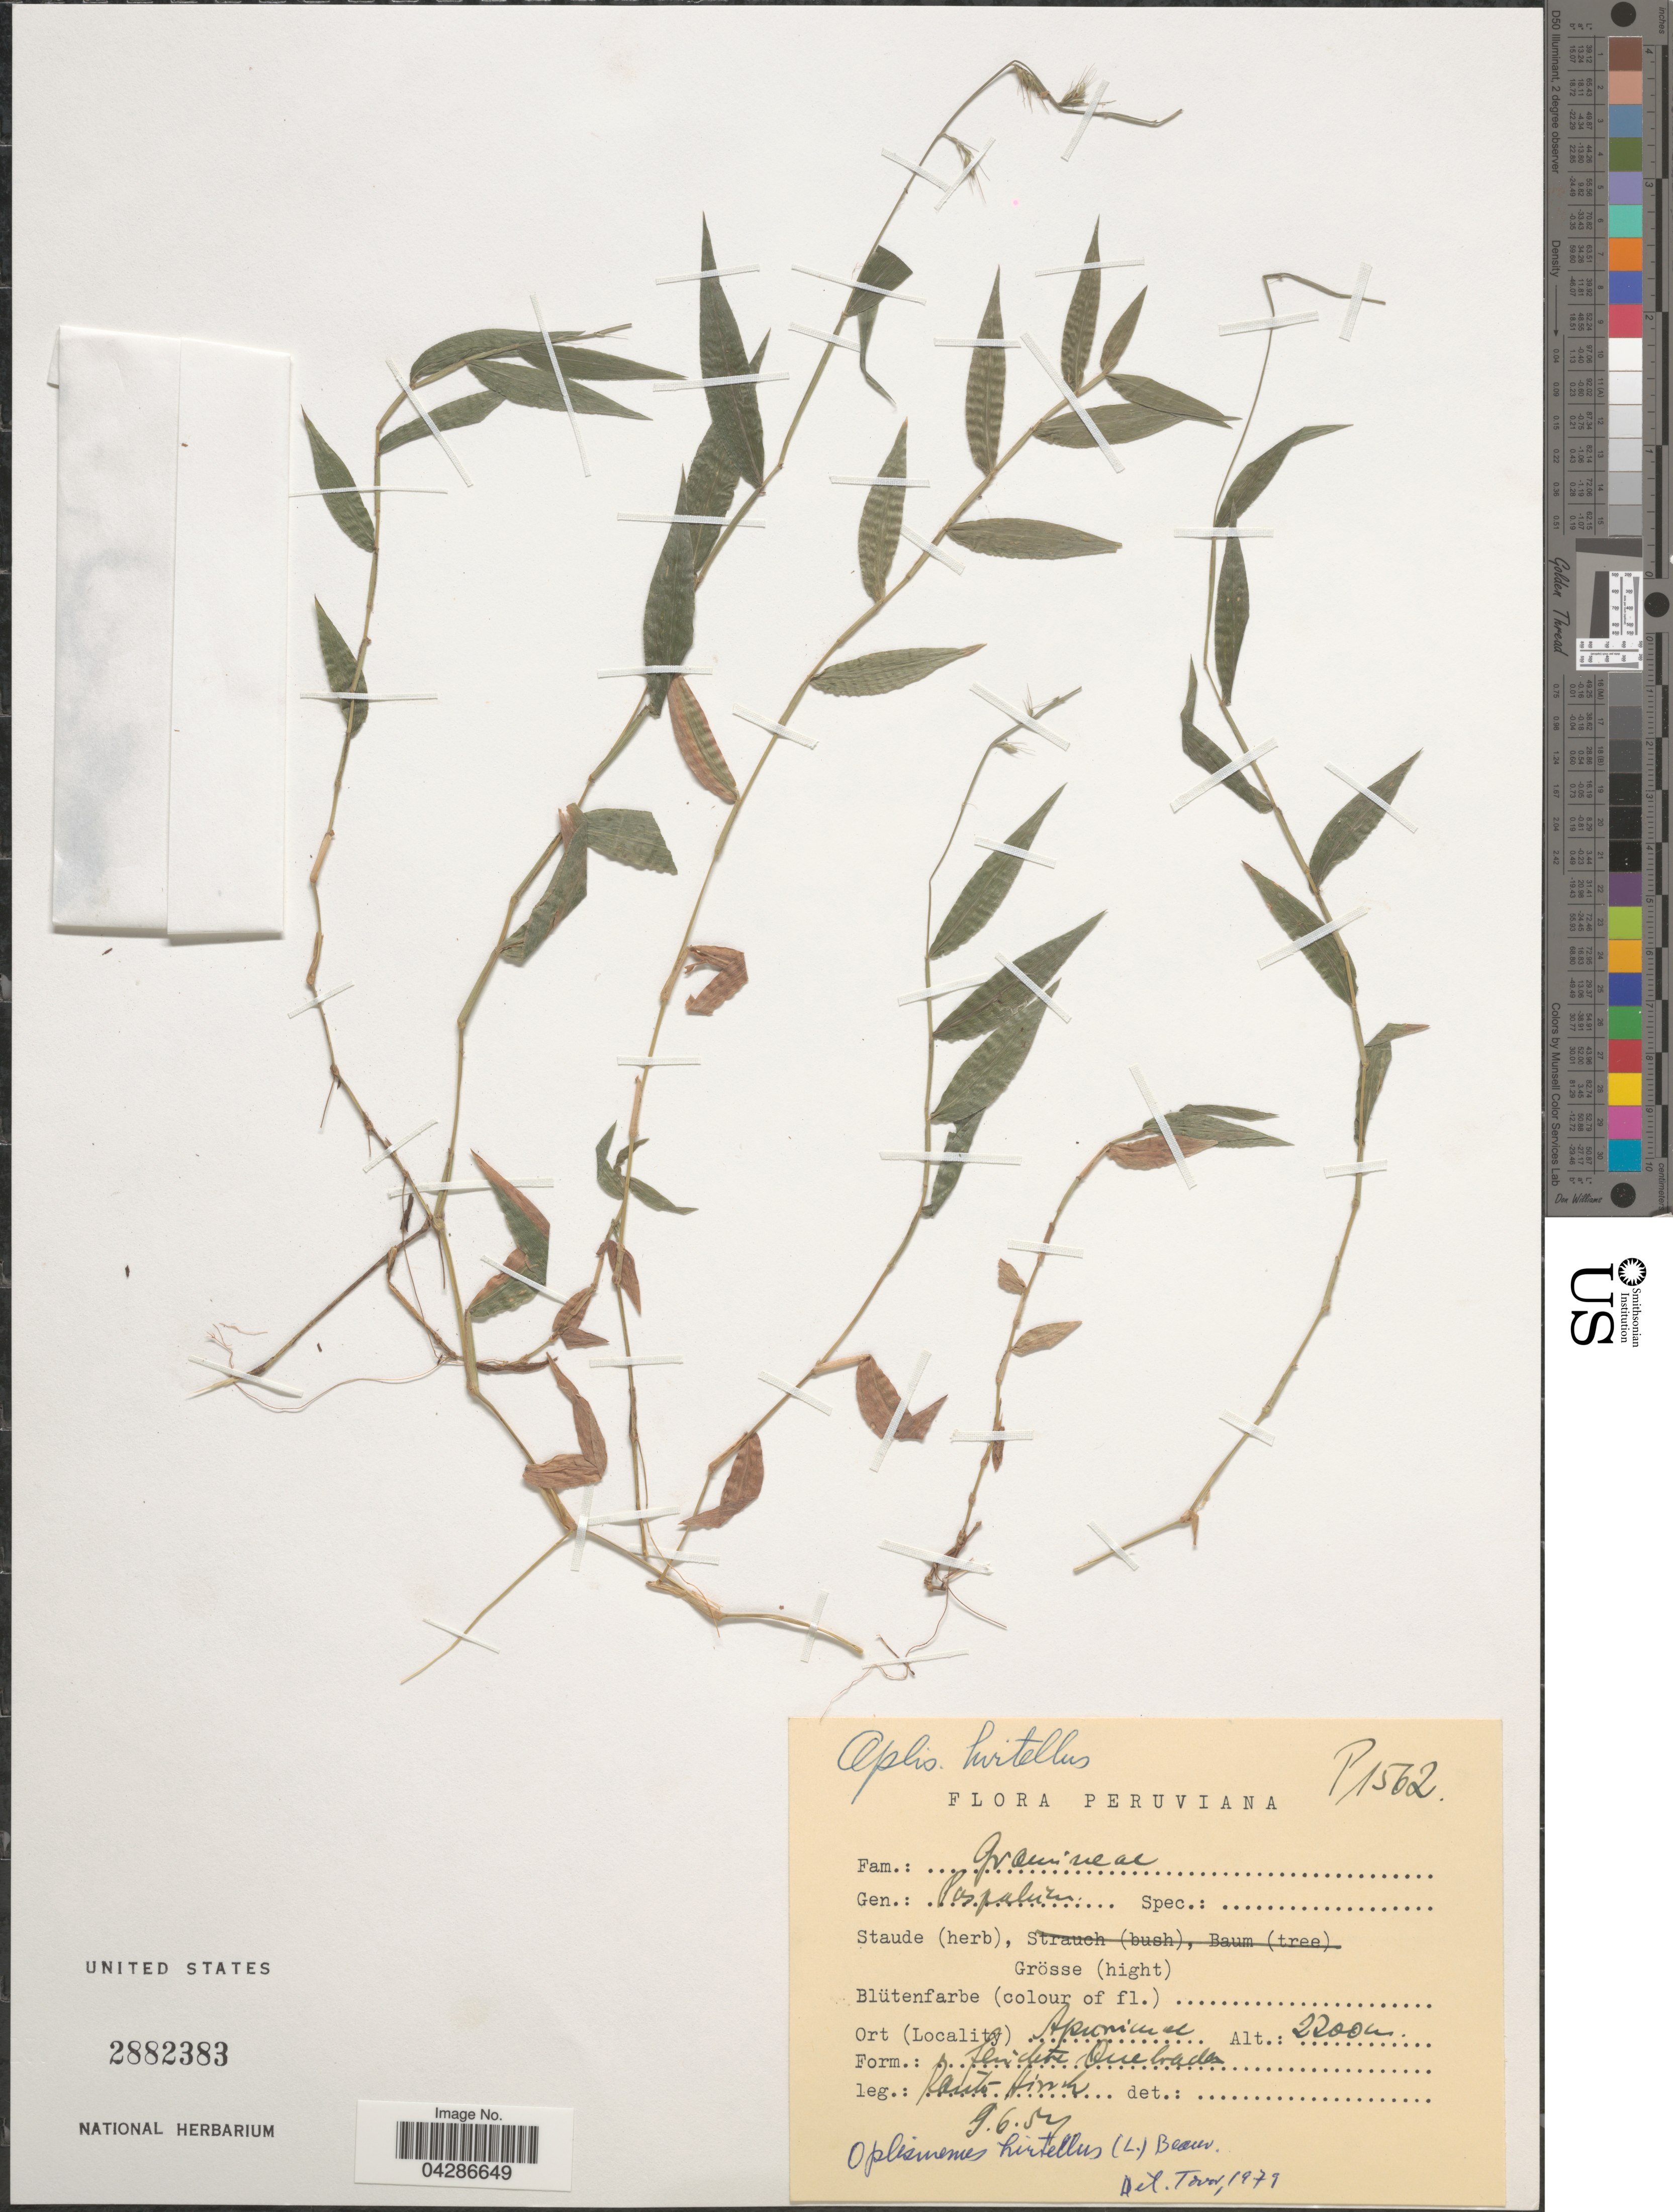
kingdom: Plantae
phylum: Tracheophyta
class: Liliopsida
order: Poales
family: Poaceae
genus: Oplismenus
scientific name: Oplismenus hirtellus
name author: (L.) P. Beauv.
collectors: W. Rauh & G. Hirsch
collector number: P1562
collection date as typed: Transcribed d/m/y: 9/6/54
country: Peru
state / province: Apurímac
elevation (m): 2200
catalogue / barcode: US 2882383